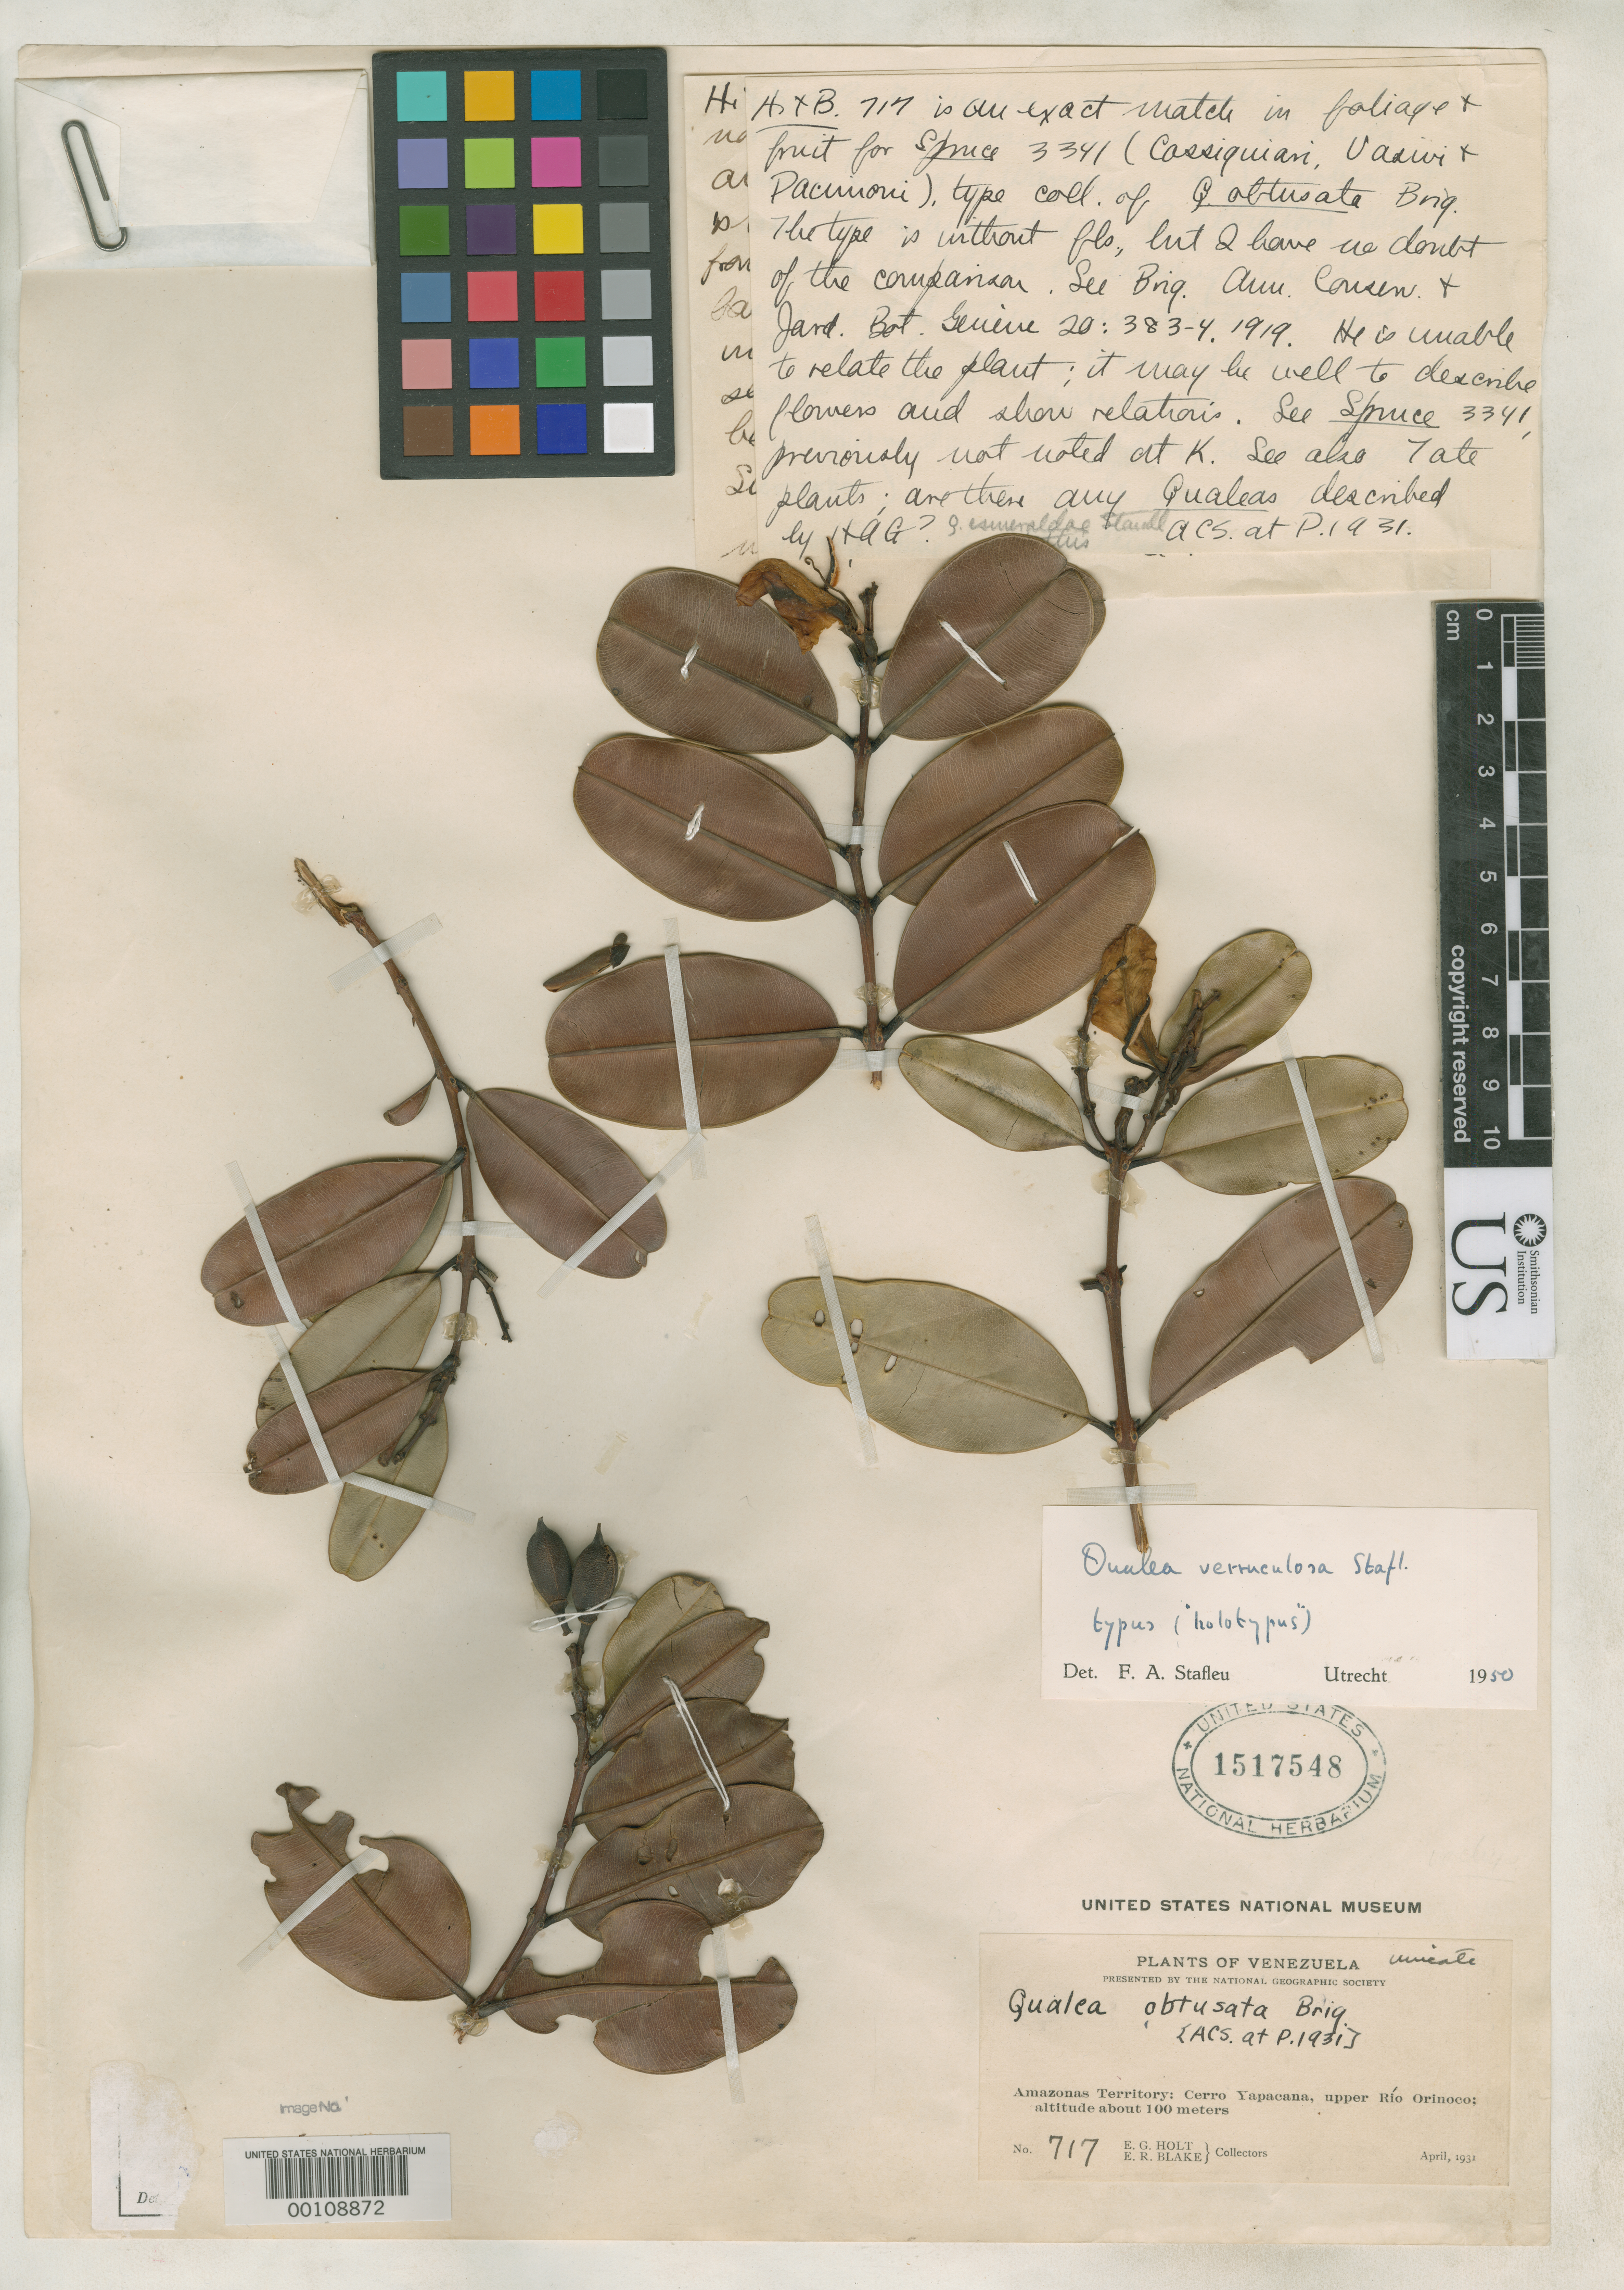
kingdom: Plantae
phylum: Tracheophyta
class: Magnoliopsida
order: Myrtales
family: Vochysiaceae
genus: Qualea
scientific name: Qualea verruculosa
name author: Stafleu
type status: Holotype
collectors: E. Holt & E. R. Blake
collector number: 717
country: Venezuela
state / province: Amazonas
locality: Cerro Yapacana, upper Rio Orinoco.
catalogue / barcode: US 1517548